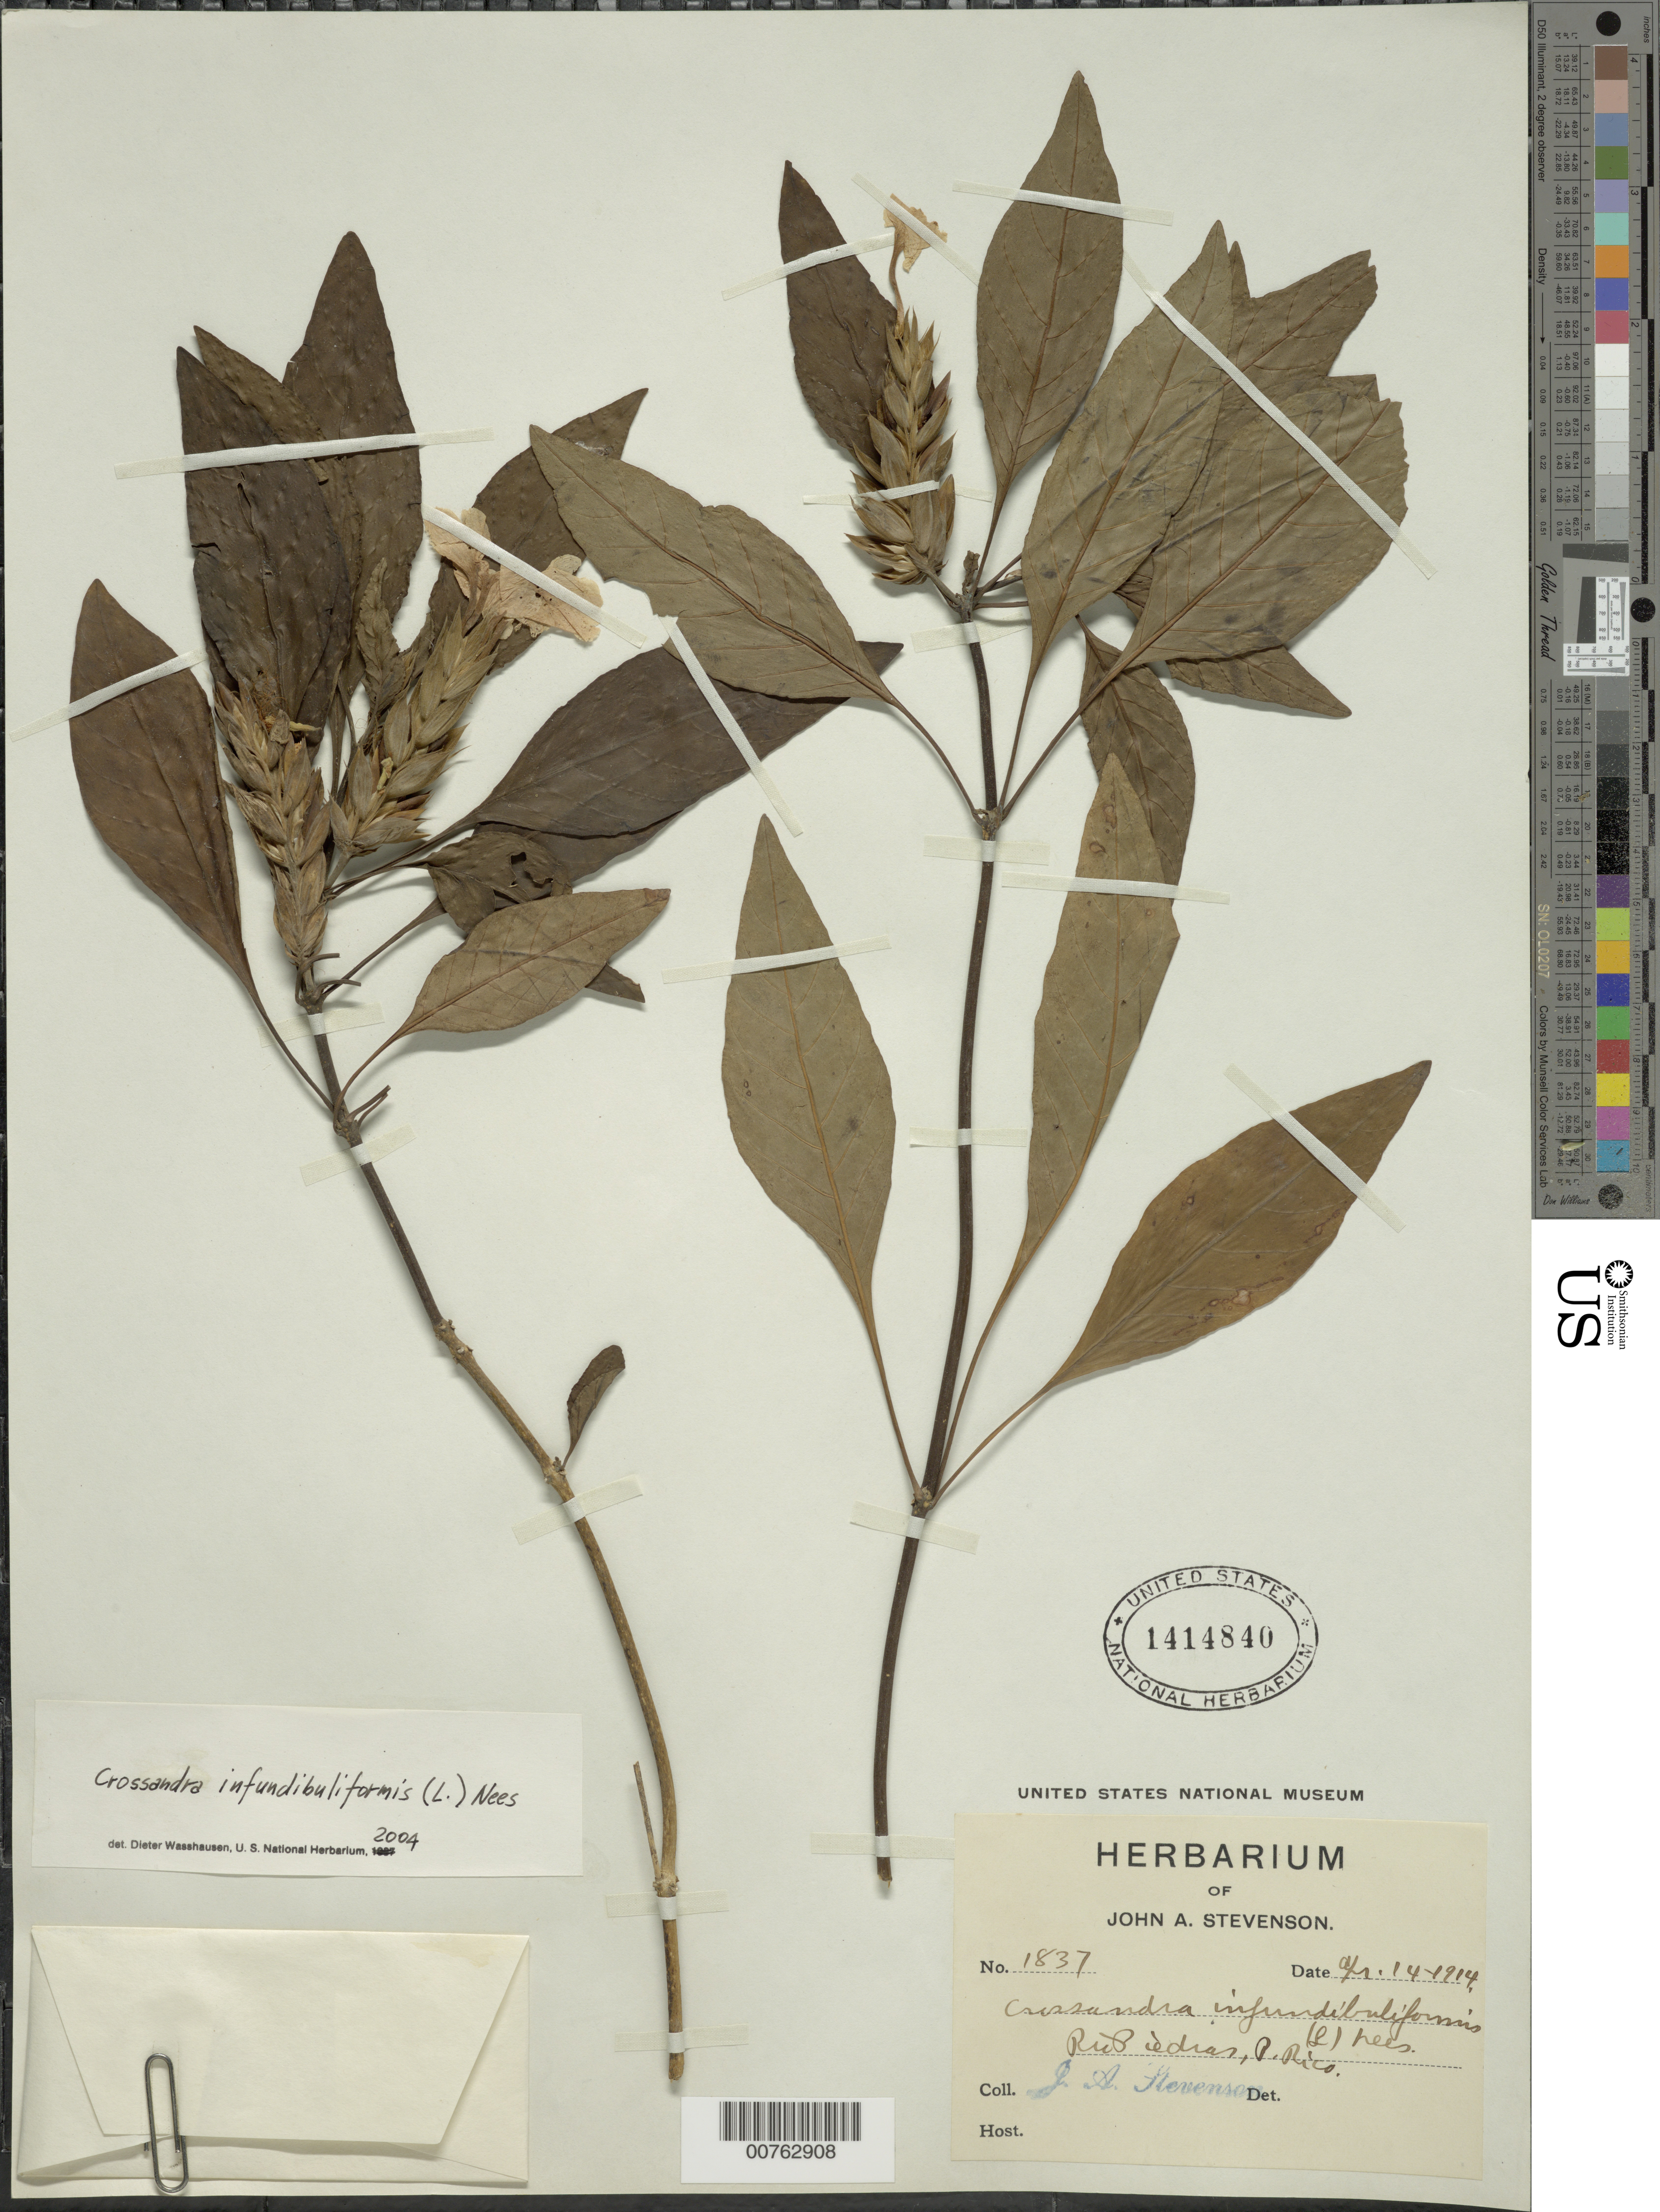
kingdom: Plantae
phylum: Tracheophyta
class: Magnoliopsida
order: Lamiales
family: Acanthaceae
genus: Crossandra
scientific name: Crossandra infundibuliformis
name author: (L.) Nees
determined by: Wasshausen, Dieter C., (BOT), Smithsonian Institution - National Museum of Natural History (UNITED STATES)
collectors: J. Stevenson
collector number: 1837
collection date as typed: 14 Apr 1914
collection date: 1914-04-14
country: Puerto Rico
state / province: San Juan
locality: Río Piedras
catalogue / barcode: US 1414840